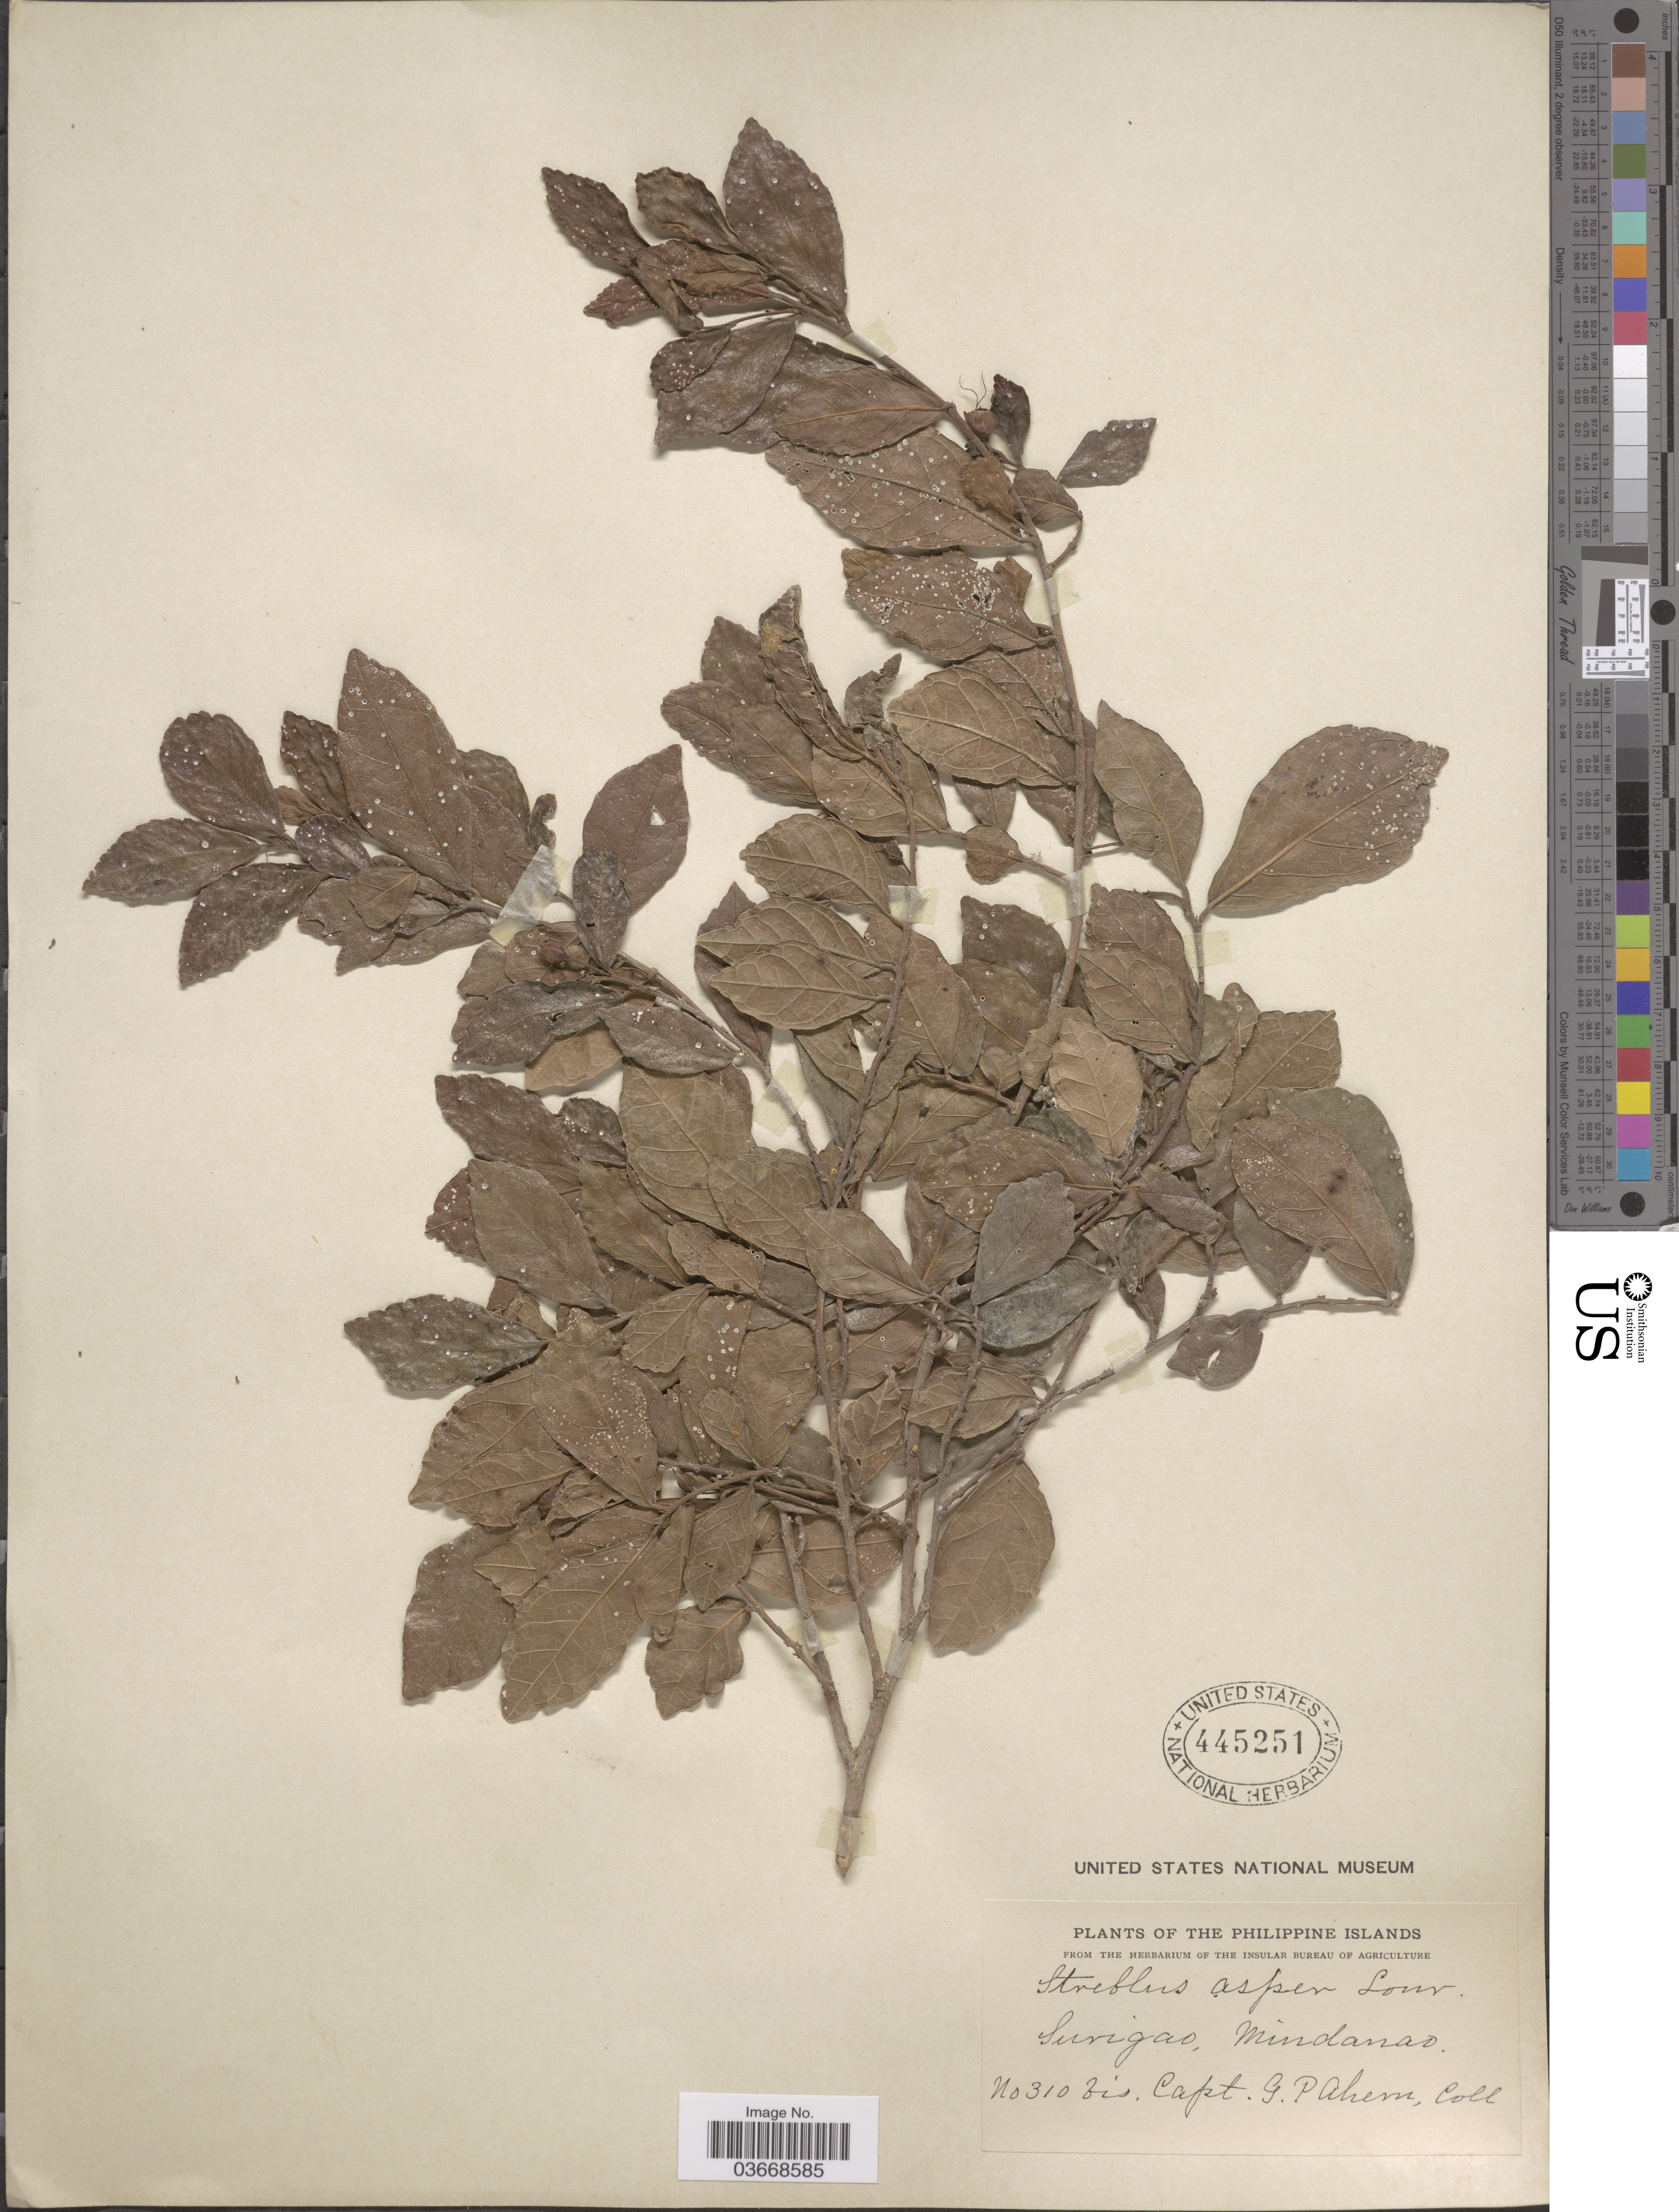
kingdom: Plantae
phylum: Tracheophyta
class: Magnoliopsida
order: Rosales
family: Moraceae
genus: Streblus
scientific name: Streblus asper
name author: Lour.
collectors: G. Ahern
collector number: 310bis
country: Philippines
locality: Surigao, Mindanao.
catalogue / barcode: US 445251